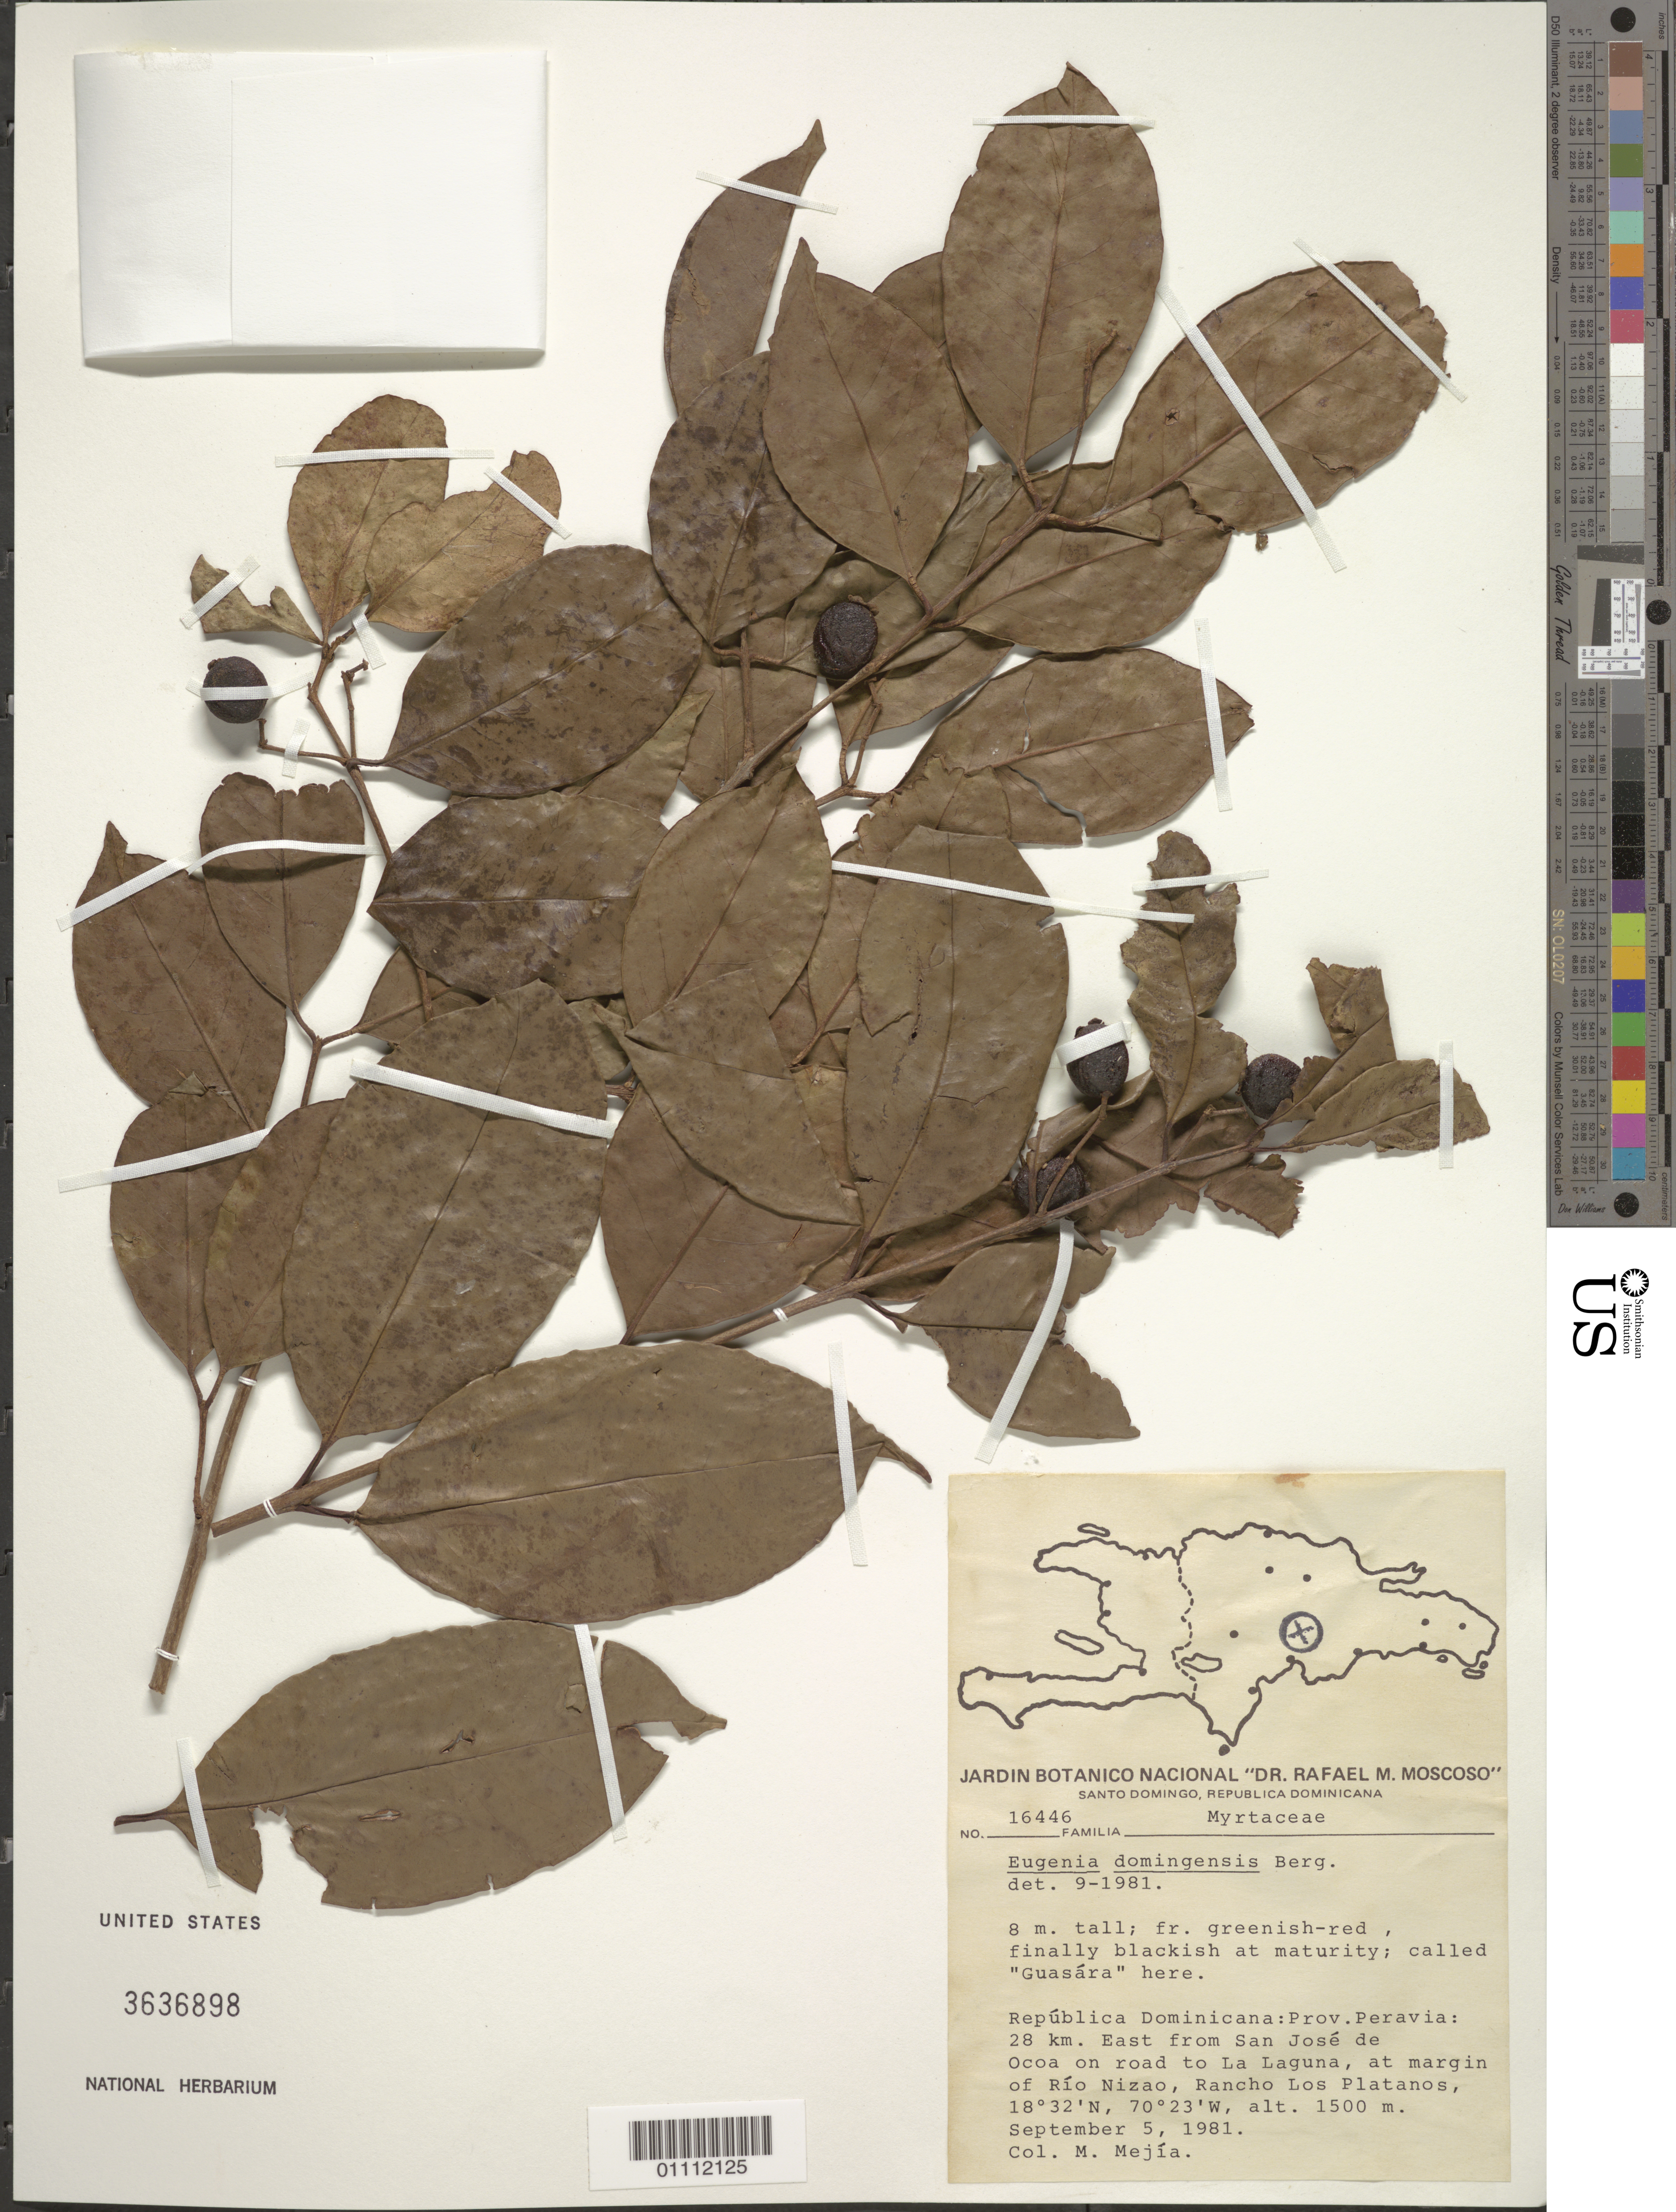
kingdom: Plantae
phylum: Tracheophyta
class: Magnoliopsida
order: Myrtales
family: Myrtaceae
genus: Eugenia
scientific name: Eugenia domingensis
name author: O. Berg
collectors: M. Mejia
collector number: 16446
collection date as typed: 05 Sep 1981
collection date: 1981-09-05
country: Dominican Republic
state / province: Peravia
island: Hispaniola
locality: San José de Ocoa, 27 km E, on road to La Laguna, at margin of Río Nizao, Rancho Los Platanos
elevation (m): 1500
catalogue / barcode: US 3636898